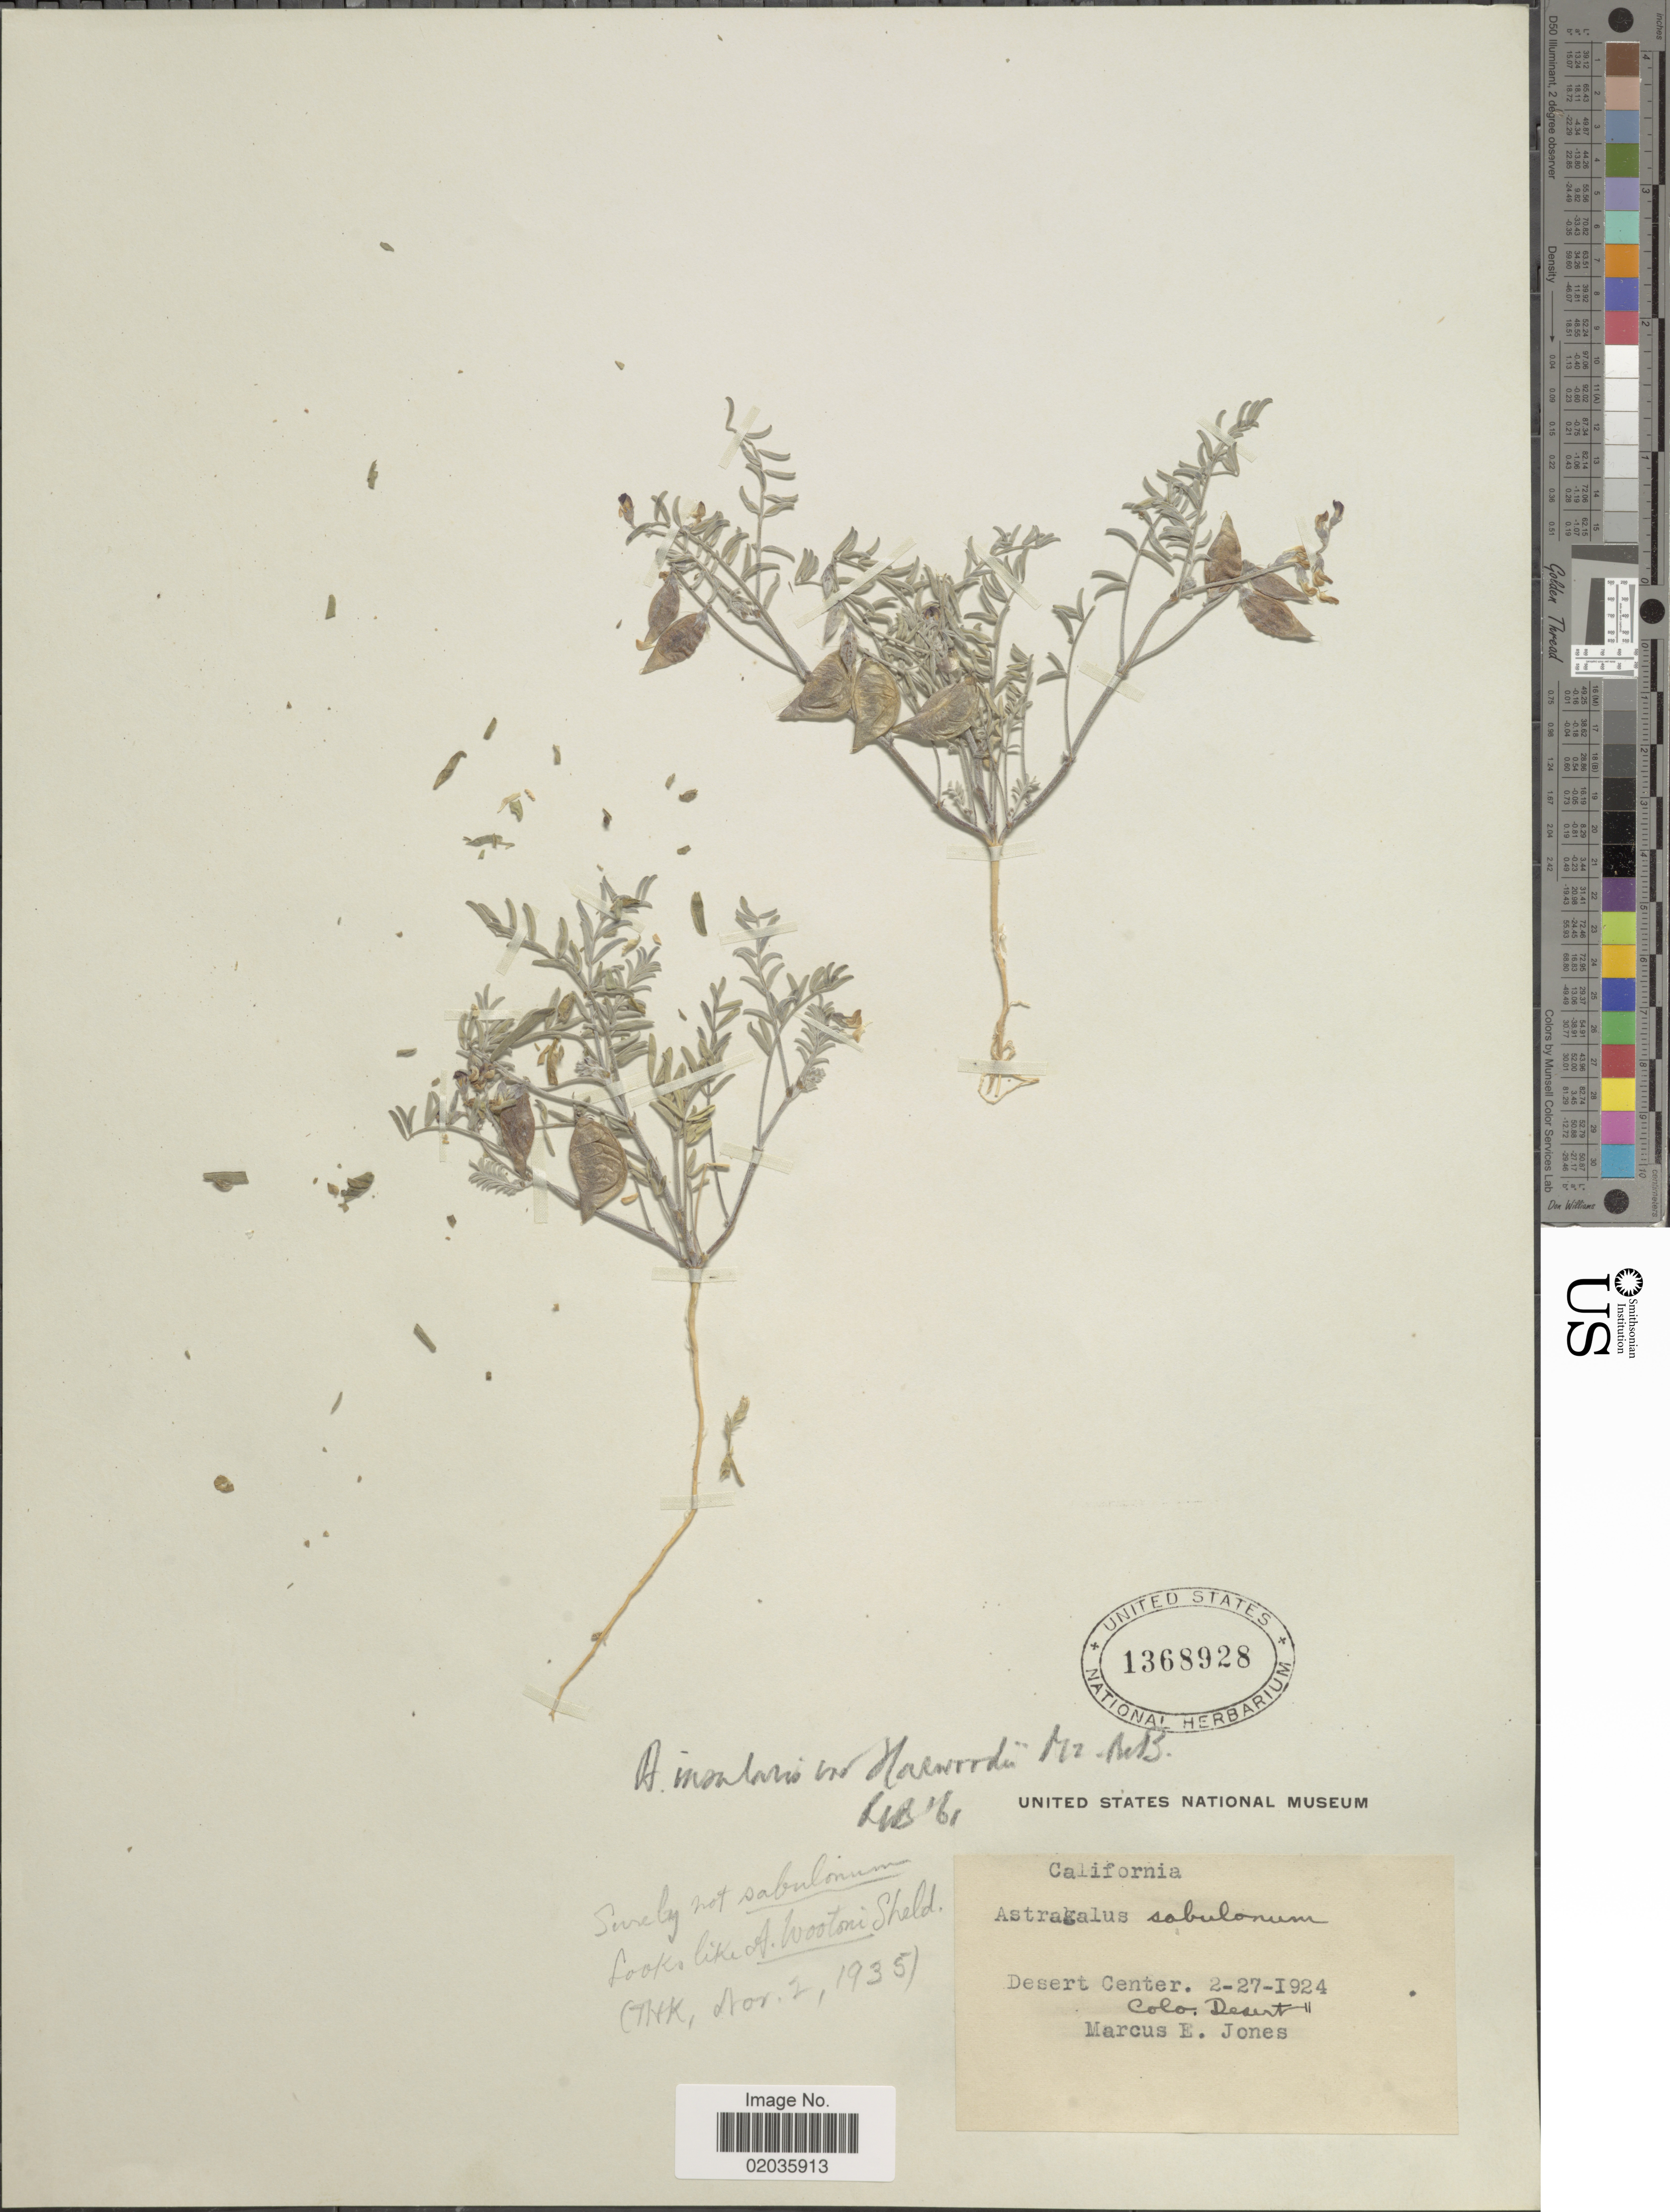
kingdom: Plantae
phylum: Tracheophyta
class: Magnoliopsida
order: Fabales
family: Fabaceae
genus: Astragalus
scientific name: Astragalus wootonii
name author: E. Sheld.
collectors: M. E. Jones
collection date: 1924-02-27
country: United States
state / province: California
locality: California, Desert Center. Colo. Desert.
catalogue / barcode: US 1368928